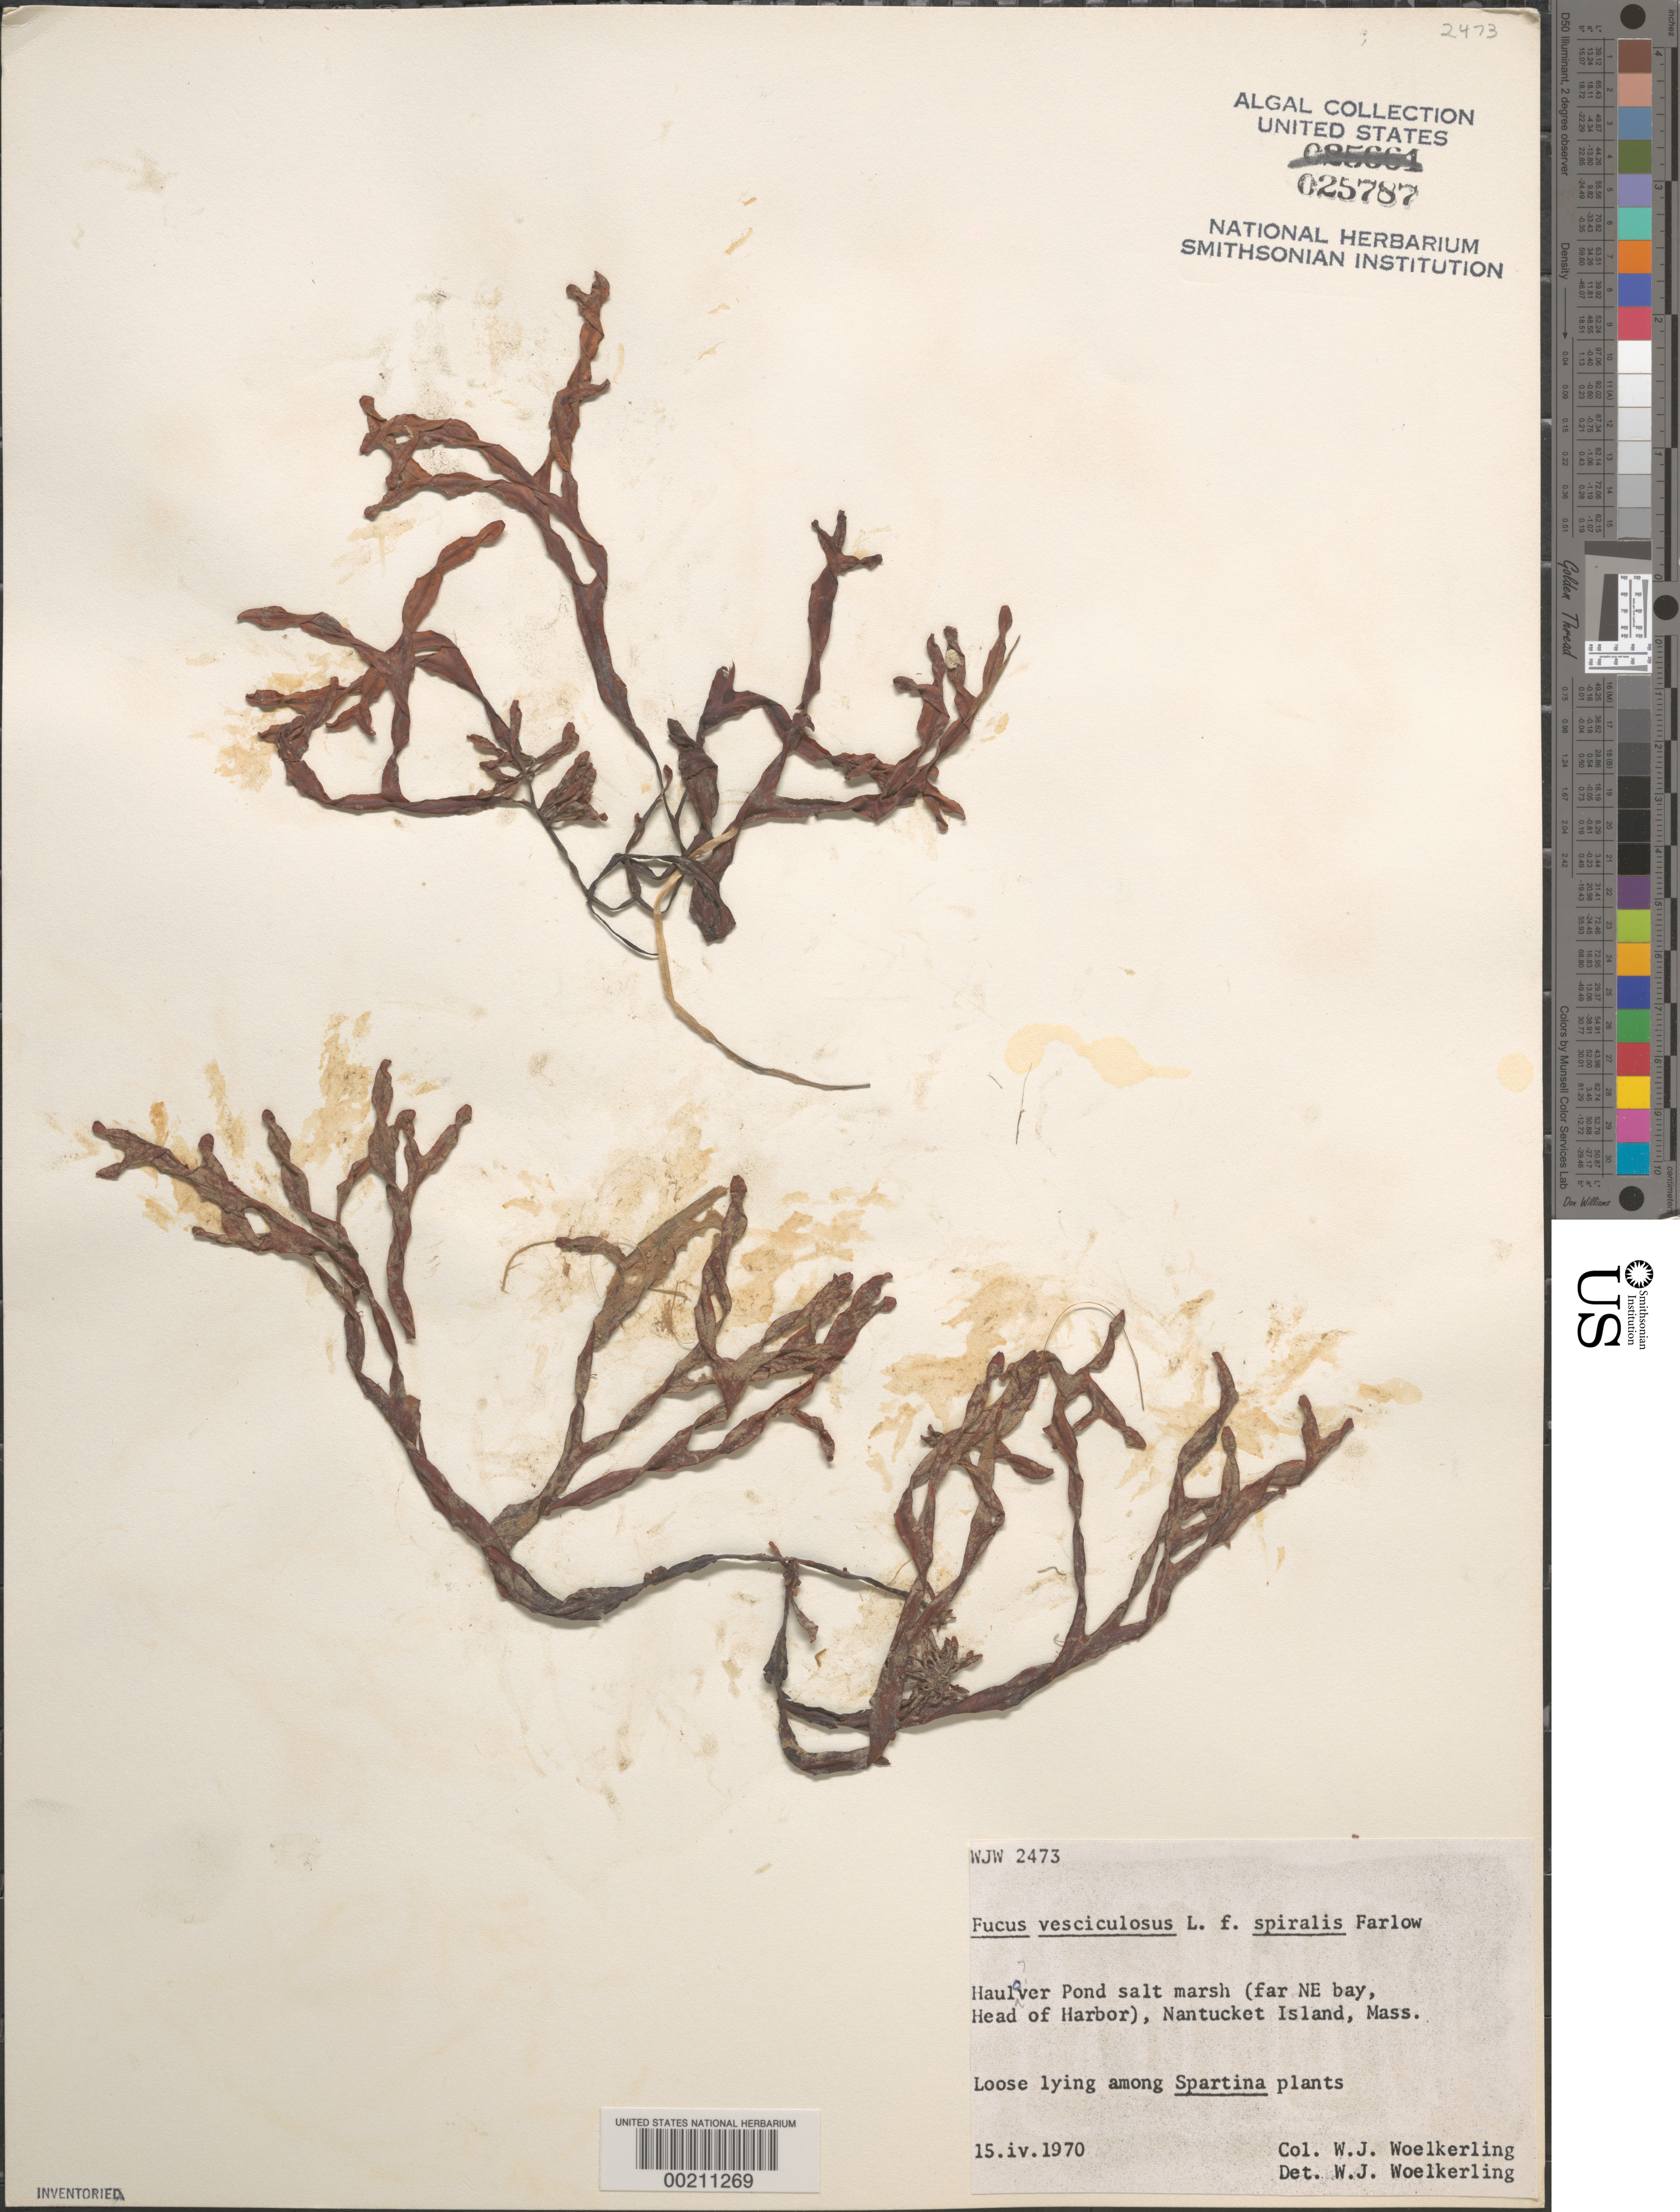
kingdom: Chromista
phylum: Ochrophyta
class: Phaeophyceae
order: Fucales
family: Fucaceae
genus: Fucus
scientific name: Fucus vesiculosus f. spiralis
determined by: Woelkerling, W. J.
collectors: W. Woelkerling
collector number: WJW 2473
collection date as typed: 15 Apr 1970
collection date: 1970-04-15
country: United States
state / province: Massachusetts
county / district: Nantucket County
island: Nantucket Island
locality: Haulover Pond salt marsh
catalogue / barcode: US 25787